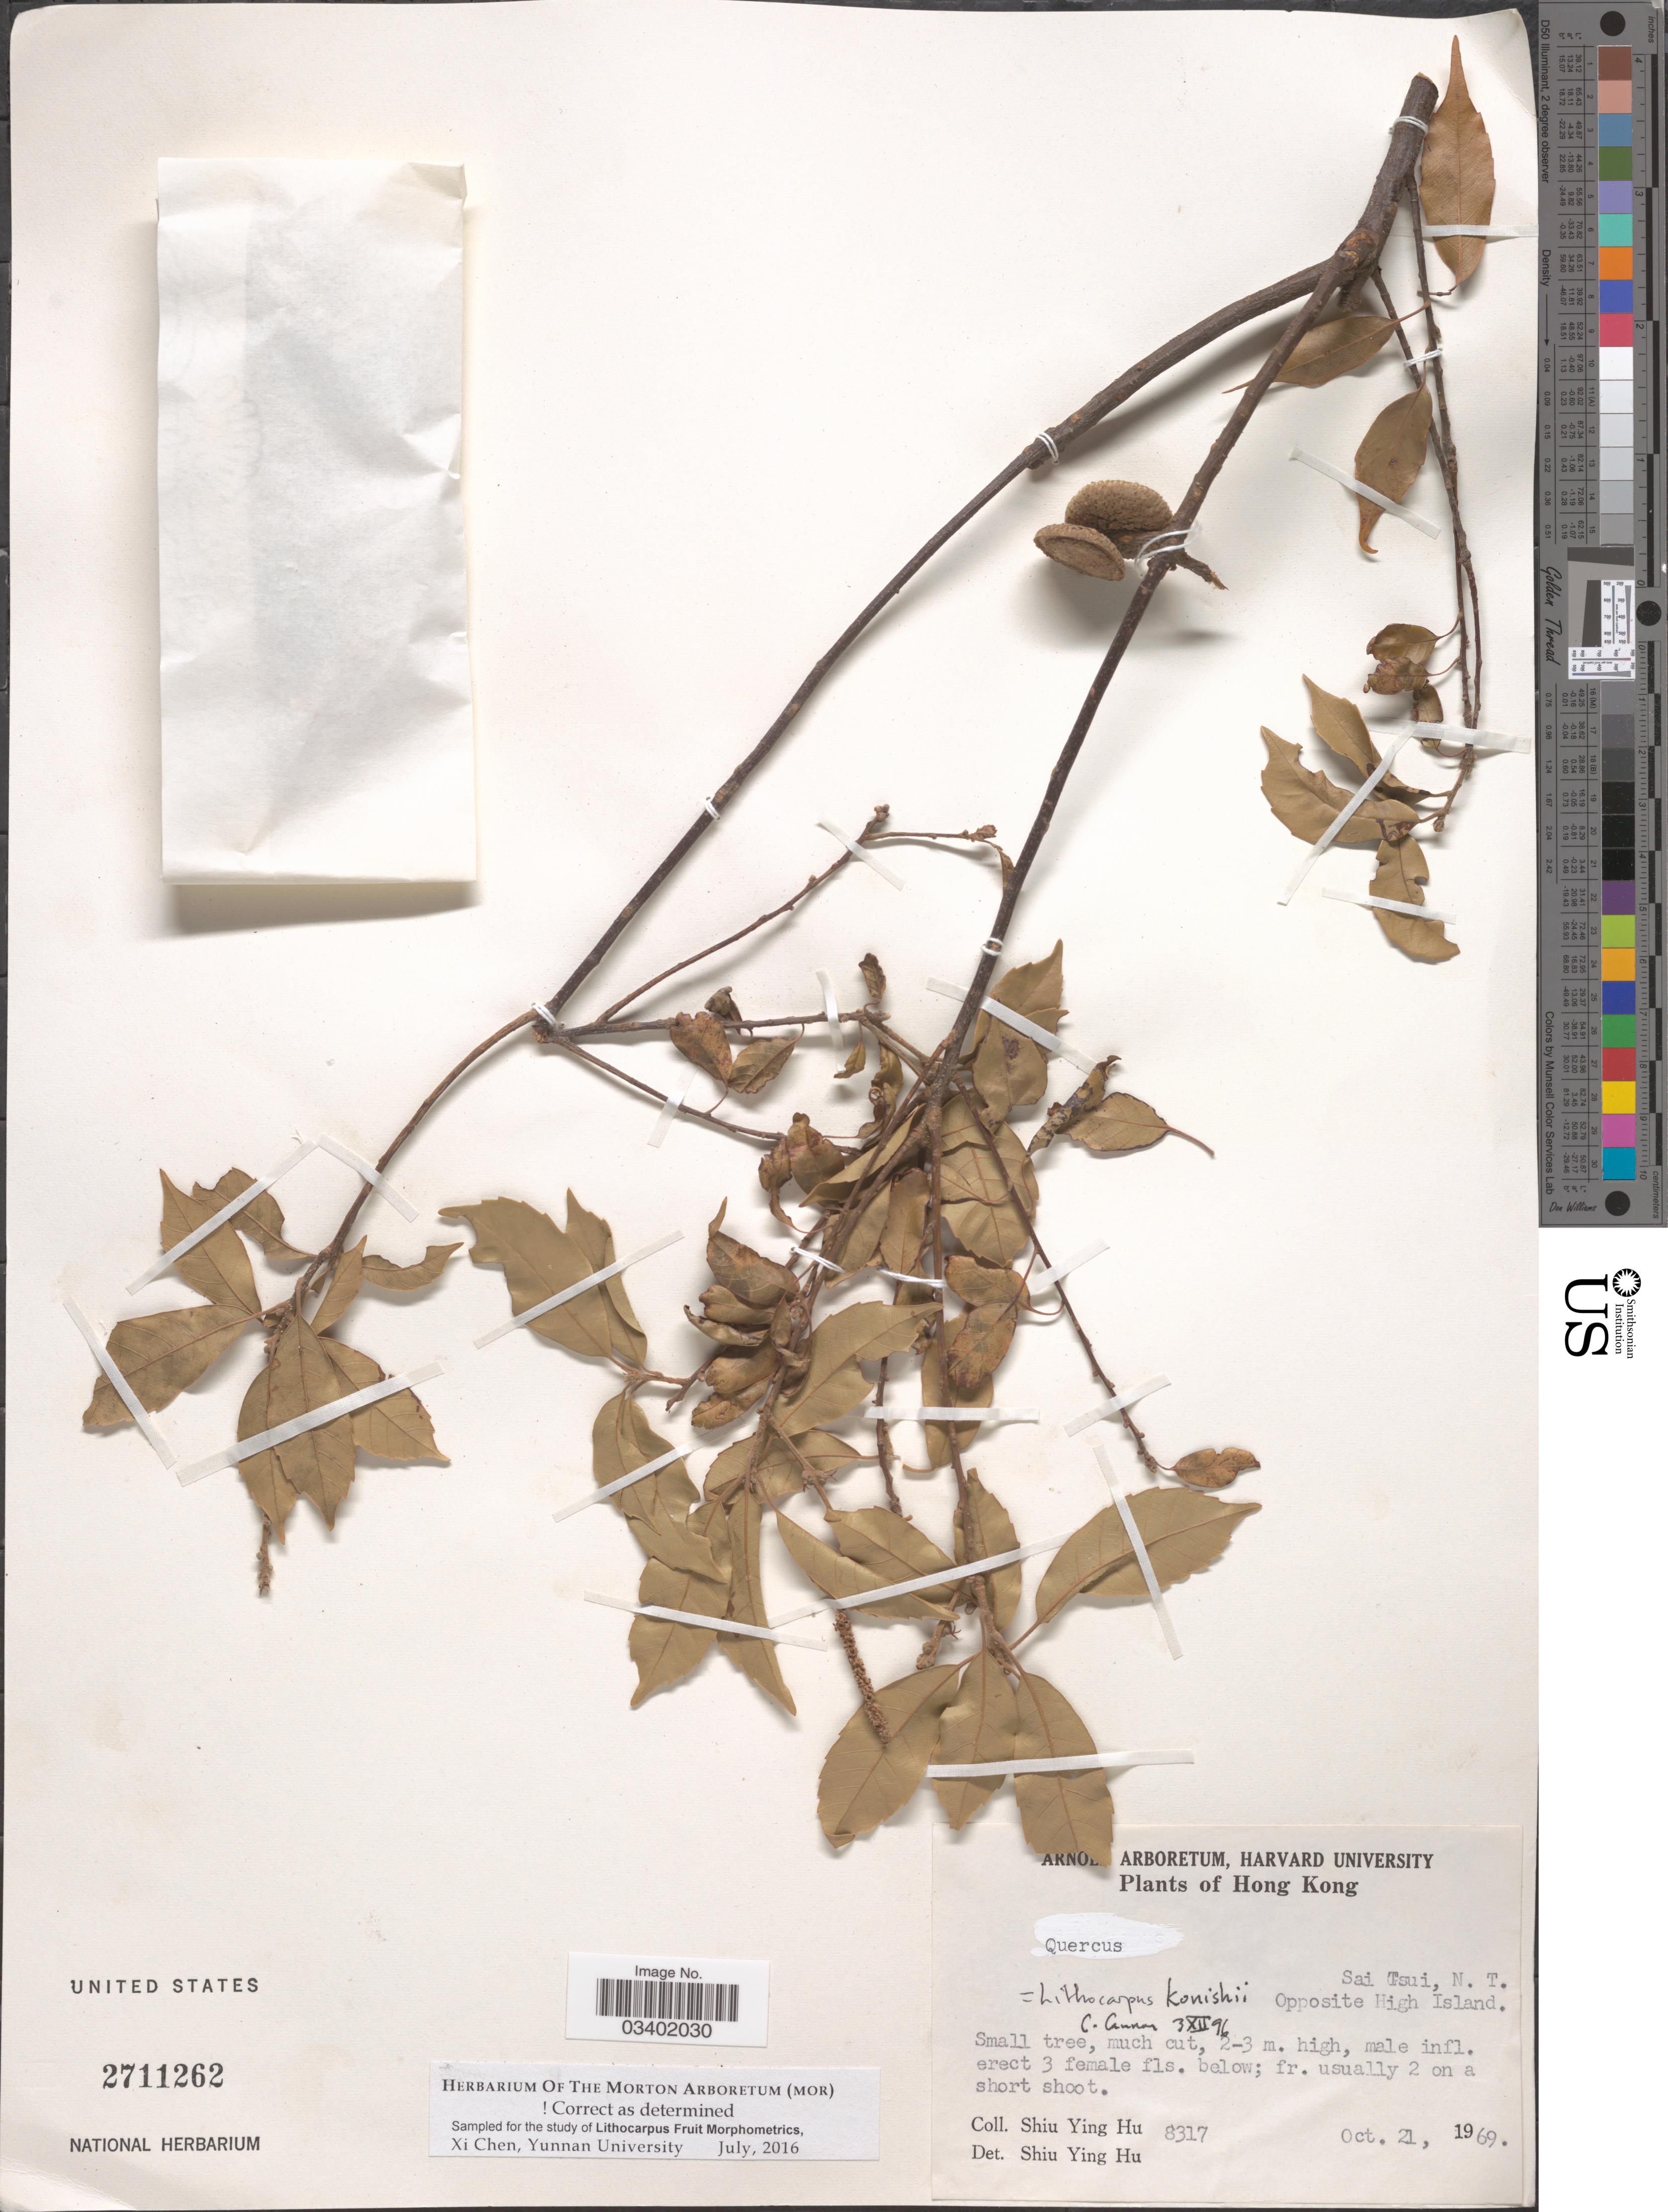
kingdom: Plantae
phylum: Tracheophyta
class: Magnoliopsida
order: Fagales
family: Fagaceae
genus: Lithocarpus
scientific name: Lithocarpus konishii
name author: (Hayata) Hayata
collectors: S. Y. Hu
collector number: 8317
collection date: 1969-10-21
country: China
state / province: Hong Kong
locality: Sai Tsui, N. T. Opposite High Island.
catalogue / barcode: US 2711262